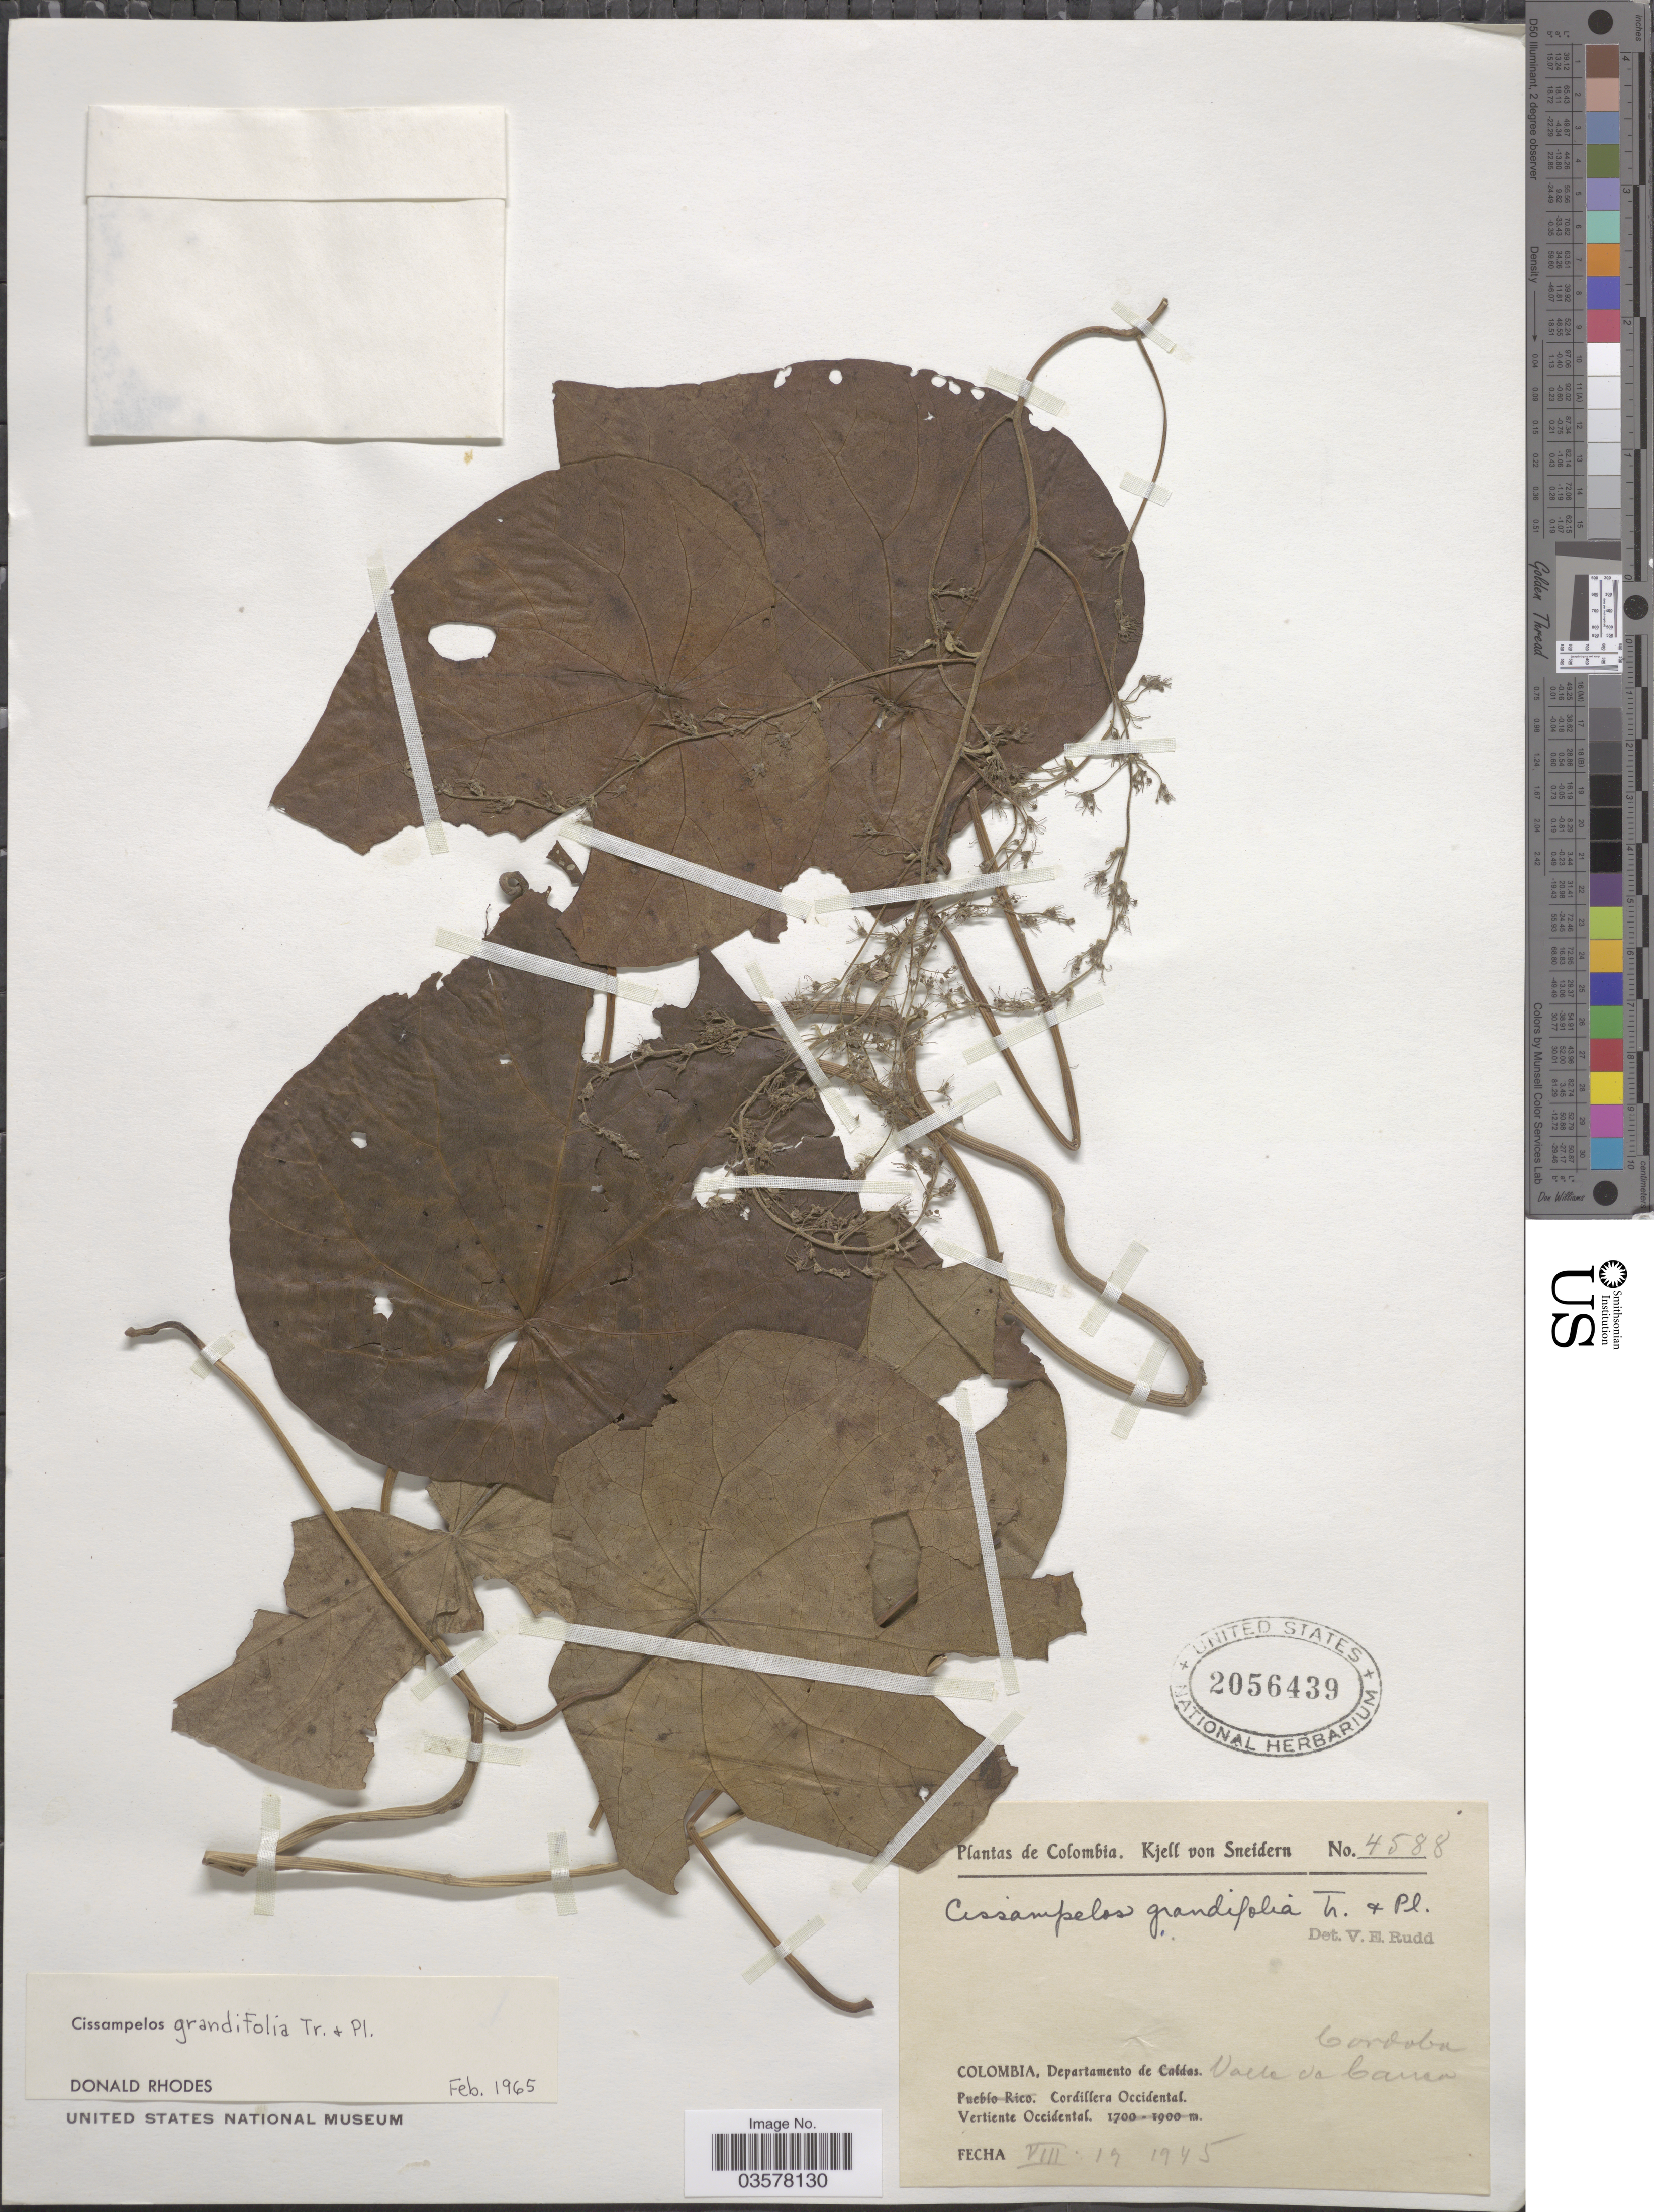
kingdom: Plantae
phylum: Tracheophyta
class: Magnoliopsida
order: Ranunculales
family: Menispermaceae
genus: Cissampelos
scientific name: Cissampelos grandifolia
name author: Triana & Planch.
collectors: K. von Sneidern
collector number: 4588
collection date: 1945-08-19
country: Colombia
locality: Departamento de Valle de Cauca Cordoba. Cordillera Occidental. Vertiente Occidental.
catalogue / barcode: US 2056439